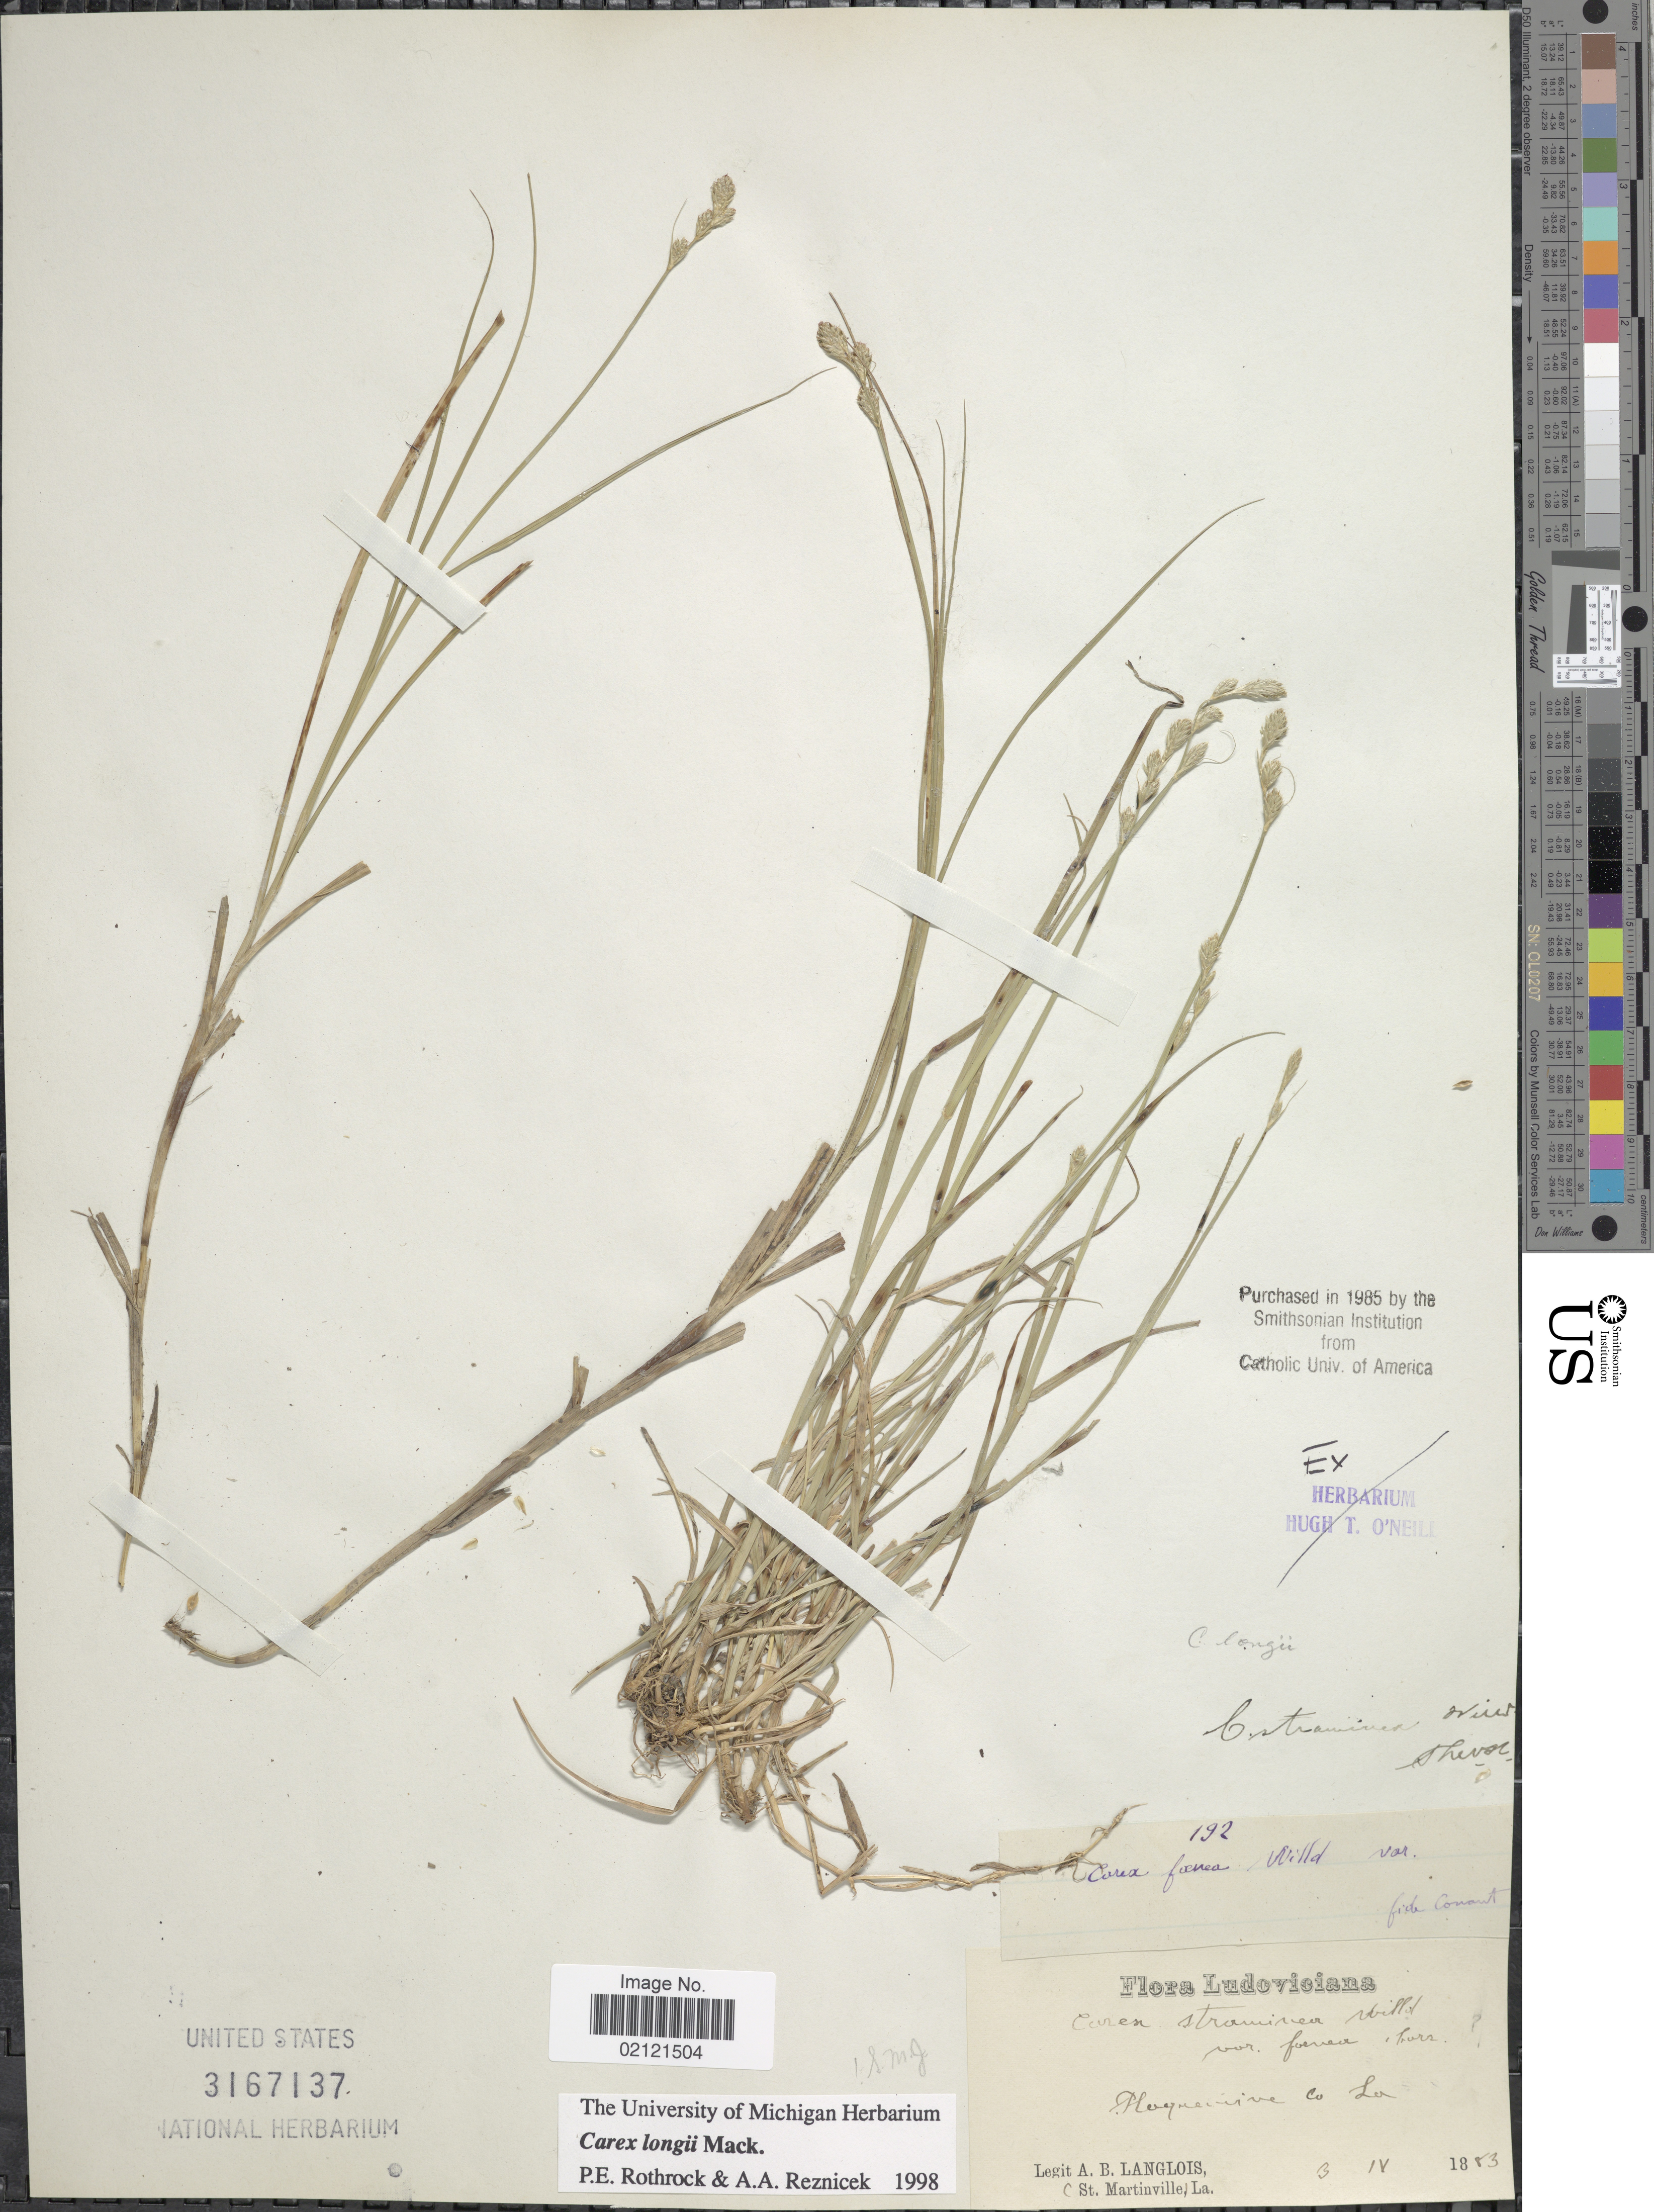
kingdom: Plantae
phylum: Tracheophyta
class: Liliopsida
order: Poales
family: Cyperaceae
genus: Carex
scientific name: Carex longii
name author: Mack.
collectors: A. Langlois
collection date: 1883-04-03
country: United States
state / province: Louisiana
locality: Plaquemines Co.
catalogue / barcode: US 3167137